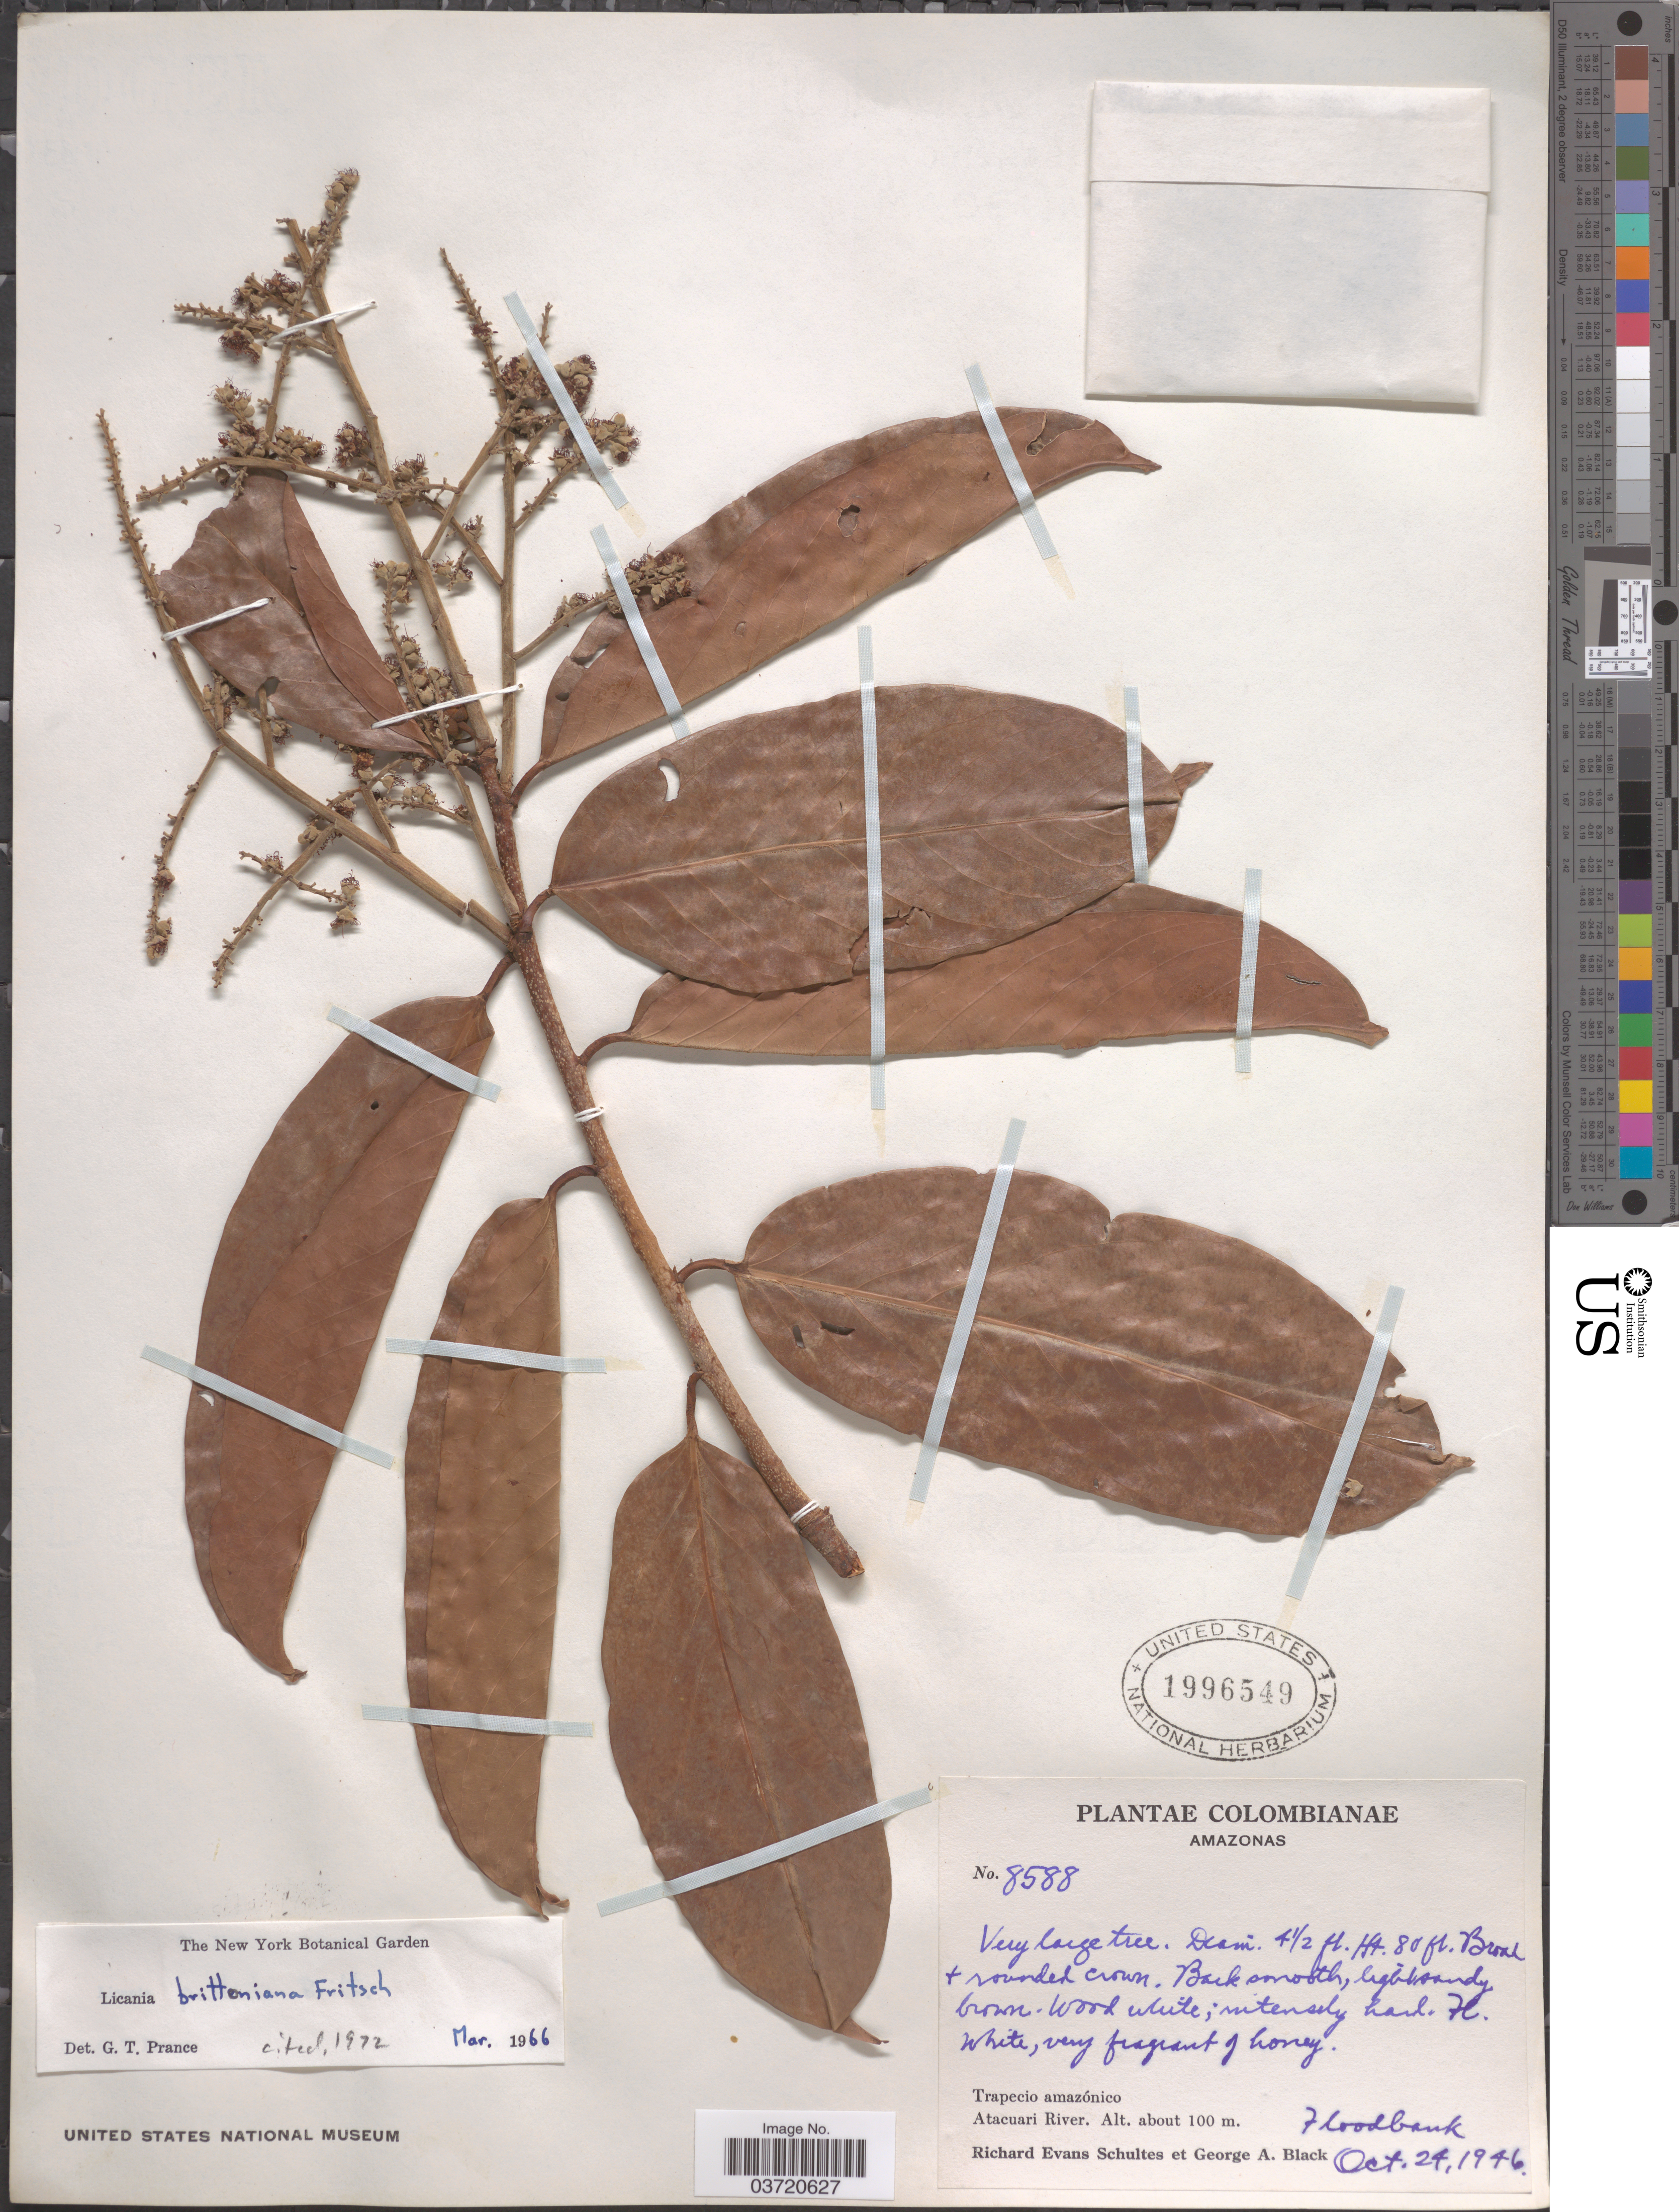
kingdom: Plantae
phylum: Tracheophyta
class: Magnoliopsida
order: Malpighiales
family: Chrysobalanaceae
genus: Moquilea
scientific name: Moquilea brittoniana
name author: (Fritsch) Sothers & Prance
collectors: R. E. Schultes & G. A. Black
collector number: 8588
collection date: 1946-10-24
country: Colombia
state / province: Amazônas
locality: Trapecio amazónico. Atacuari River.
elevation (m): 100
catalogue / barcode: US 1996549